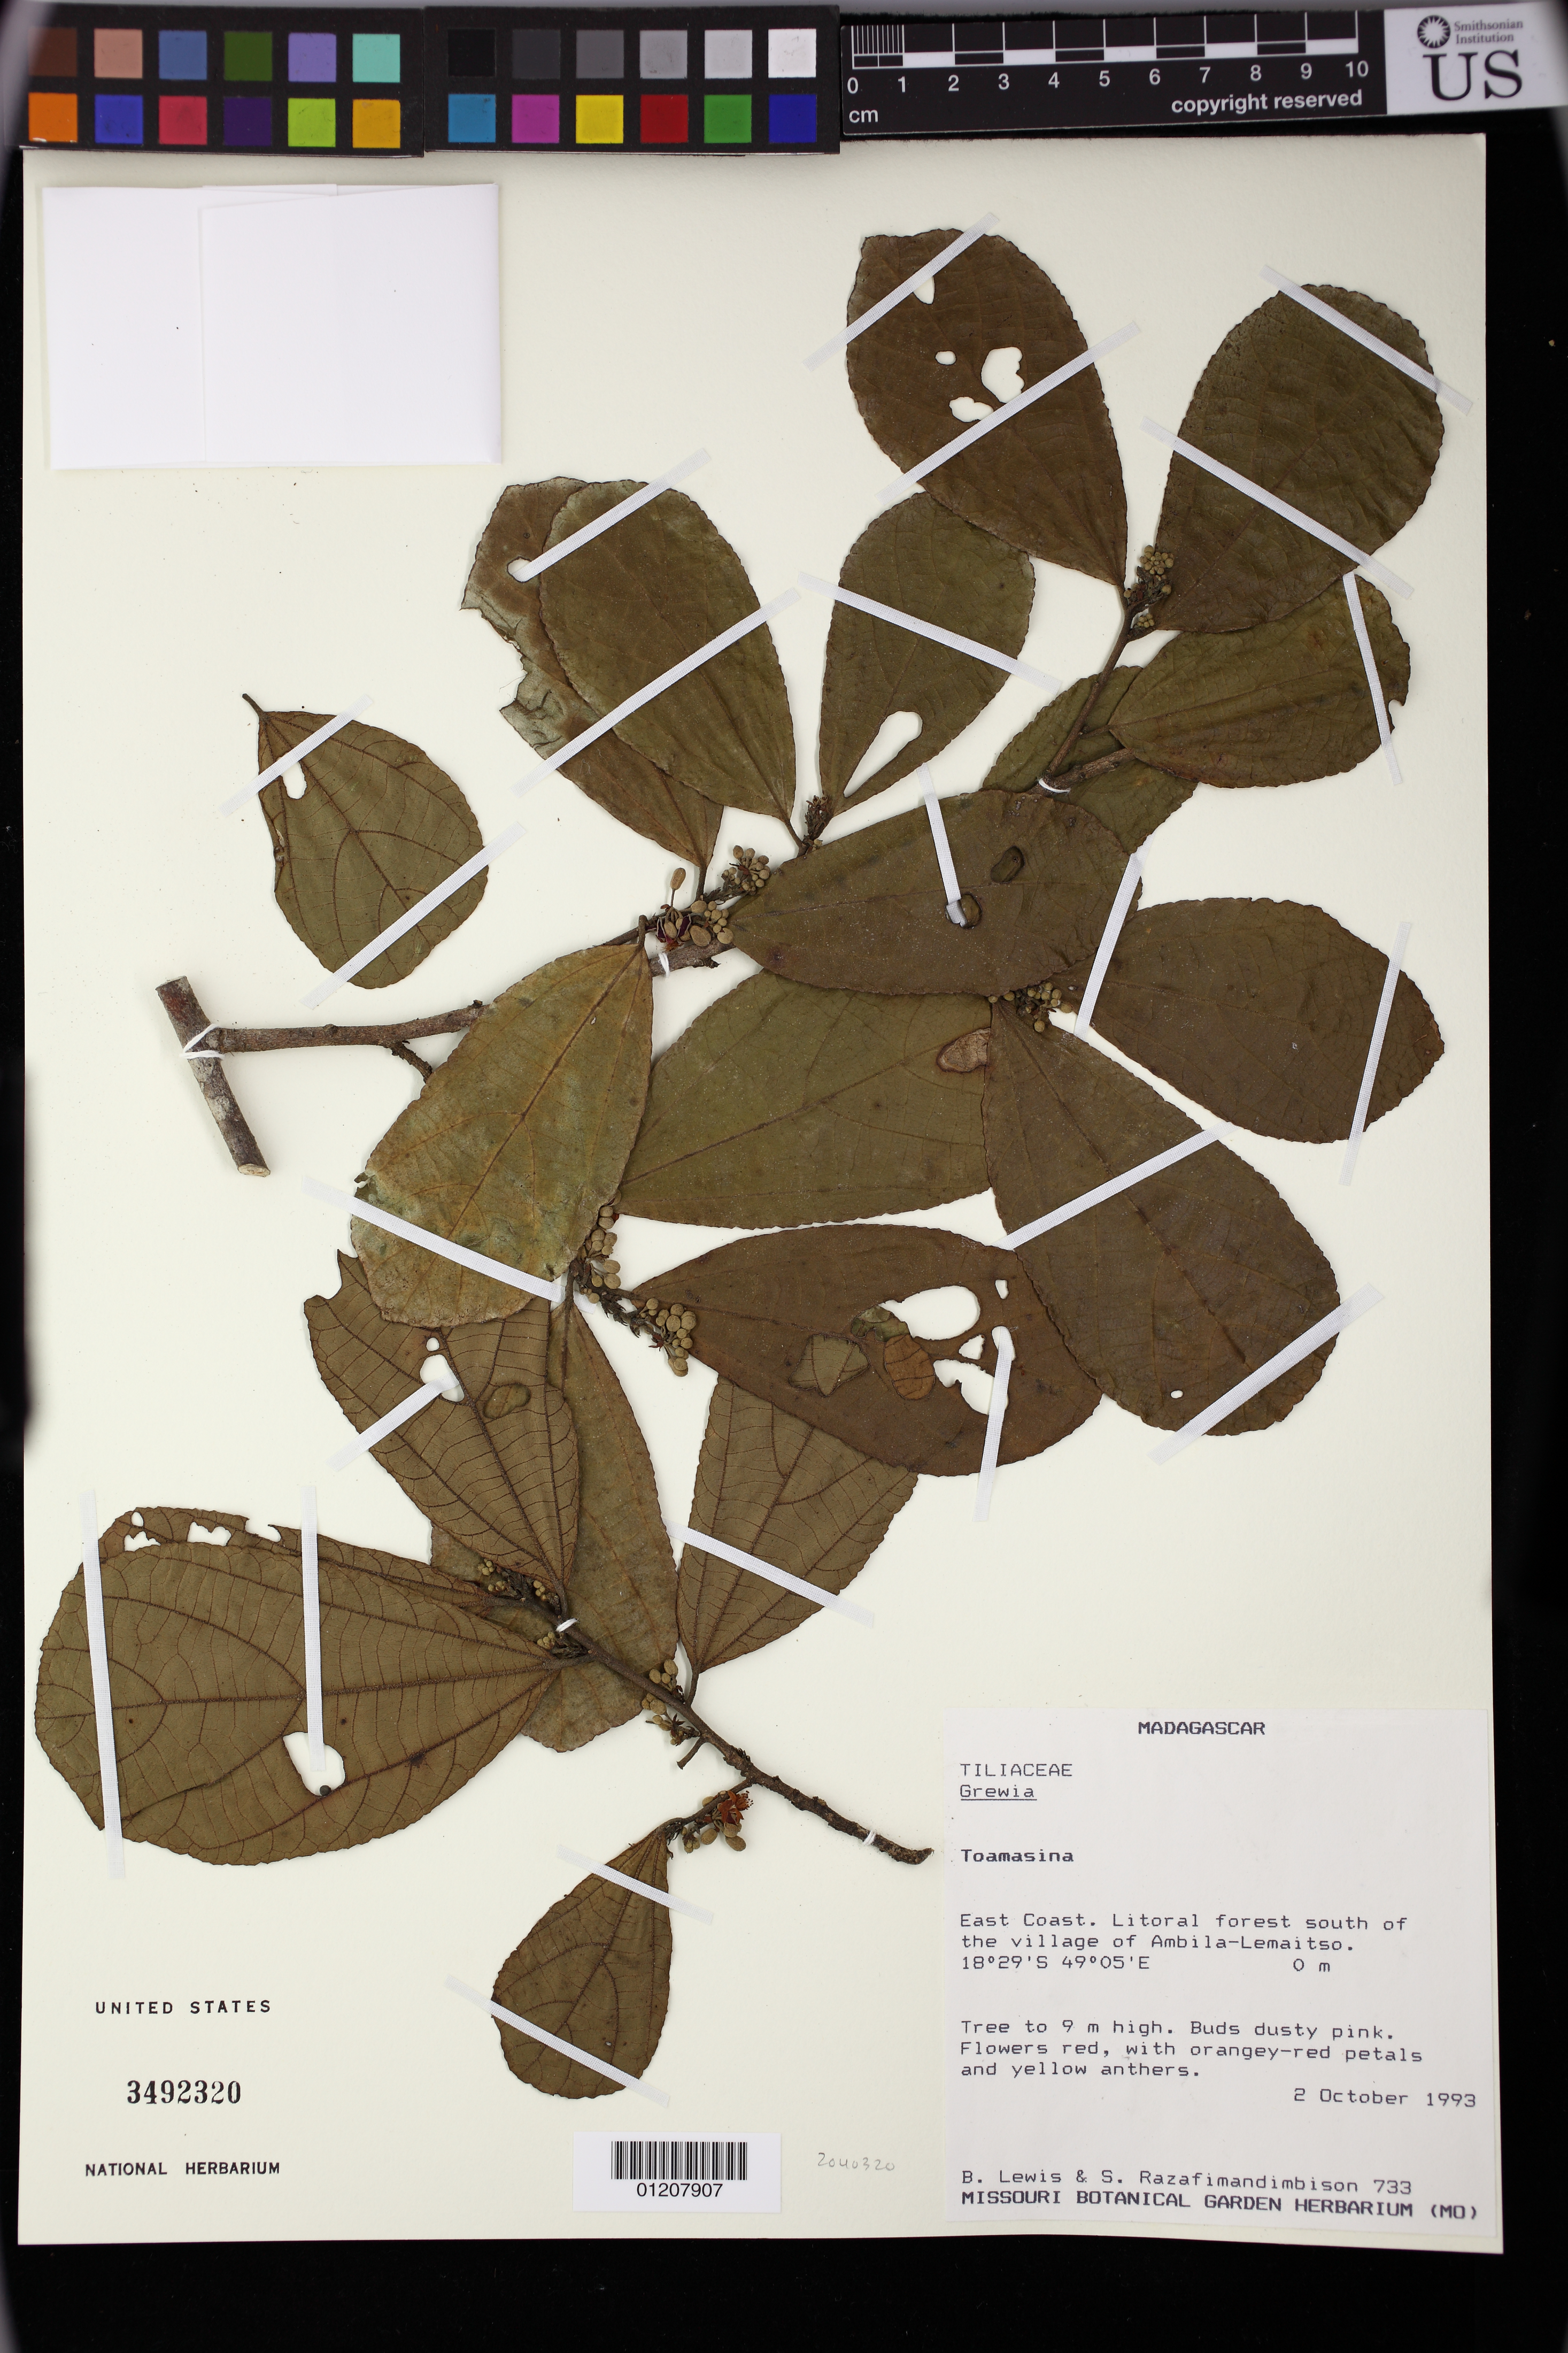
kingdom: Plantae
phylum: Tracheophyta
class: Magnoliopsida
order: Malvales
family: Malvaceae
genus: Grewia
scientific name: Grewia sp.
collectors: B. A. Lewis & S. G. Razafimandimbison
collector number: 733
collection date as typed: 10 Feb 1993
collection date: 1993-02-10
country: Madagascar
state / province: Atsinanana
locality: Toamasina. East coast. Litoral forest south of the village of Ambila-Lemaitso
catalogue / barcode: US 3492320